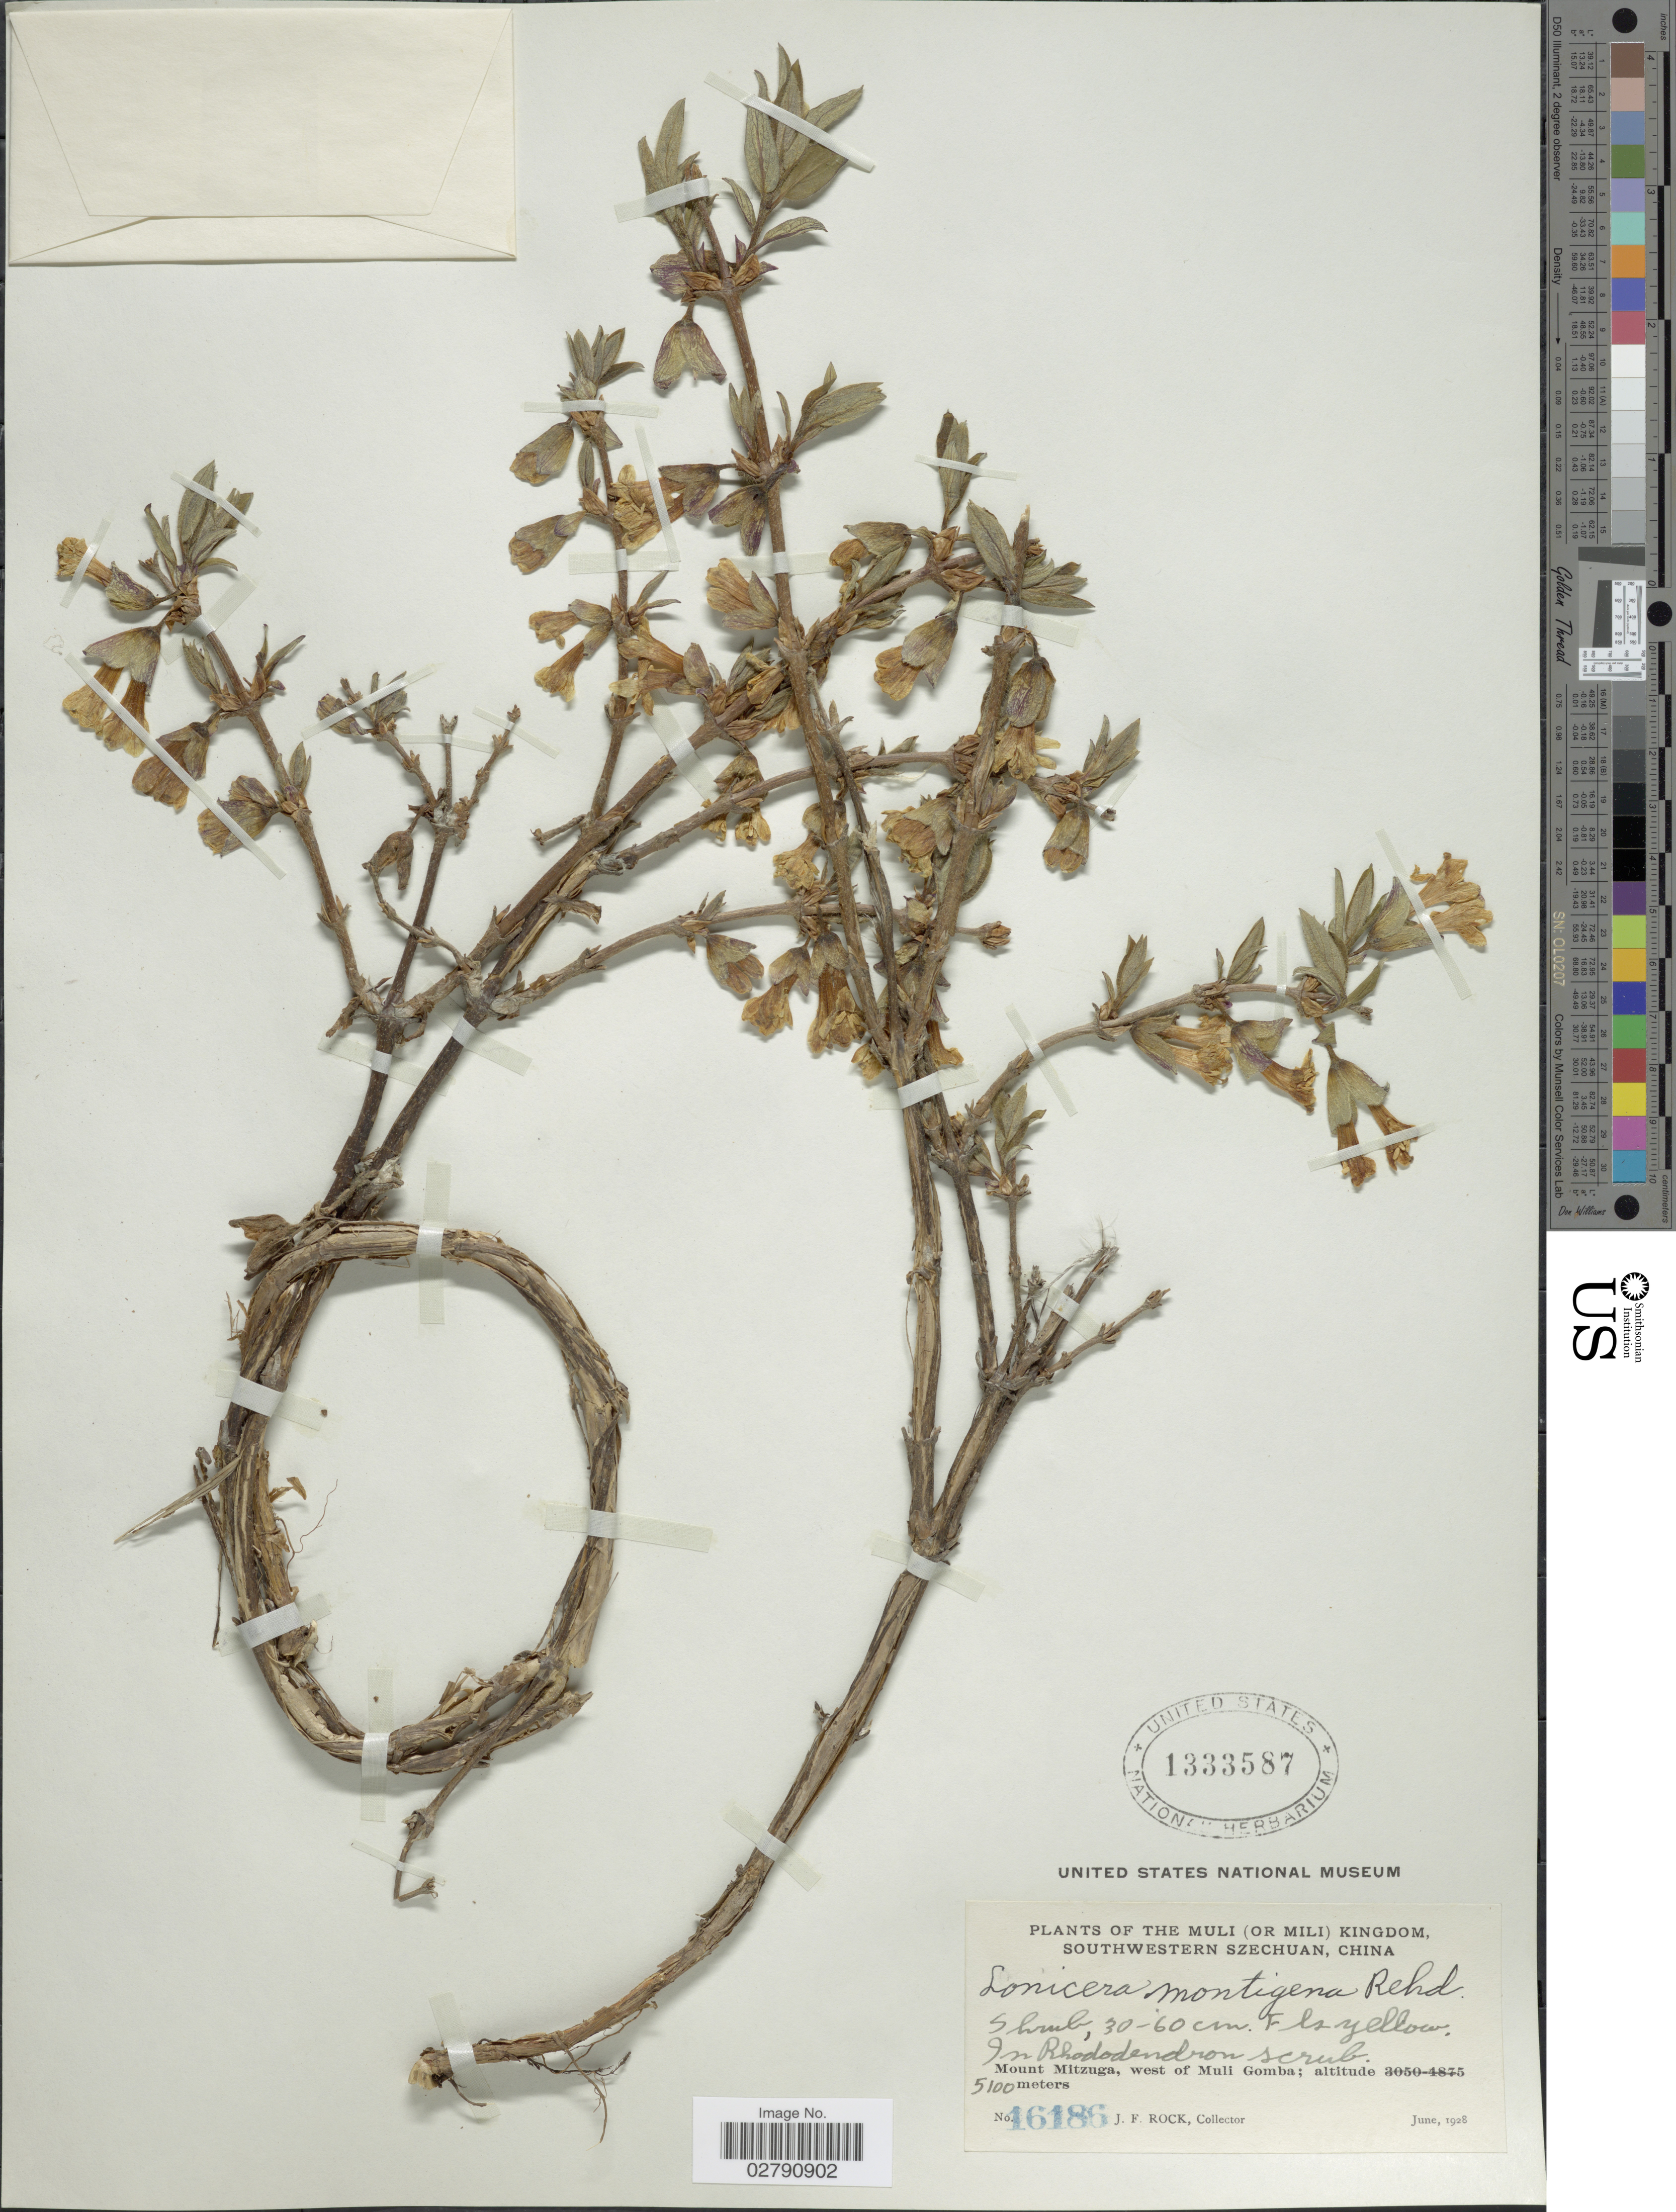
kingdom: Plantae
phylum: Tracheophyta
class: Magnoliopsida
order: Dipsacales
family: Caprifoliaceae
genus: Lonicera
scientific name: Lonicera montigena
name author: Rehder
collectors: J. Rock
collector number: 16186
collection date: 1928-06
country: China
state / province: Sichuan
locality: The Muli (or Mili) Kingdom, Southwestern Szechuan. Mount Mitzuga, west of Muli Gomba.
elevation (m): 5100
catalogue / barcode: US 1333587